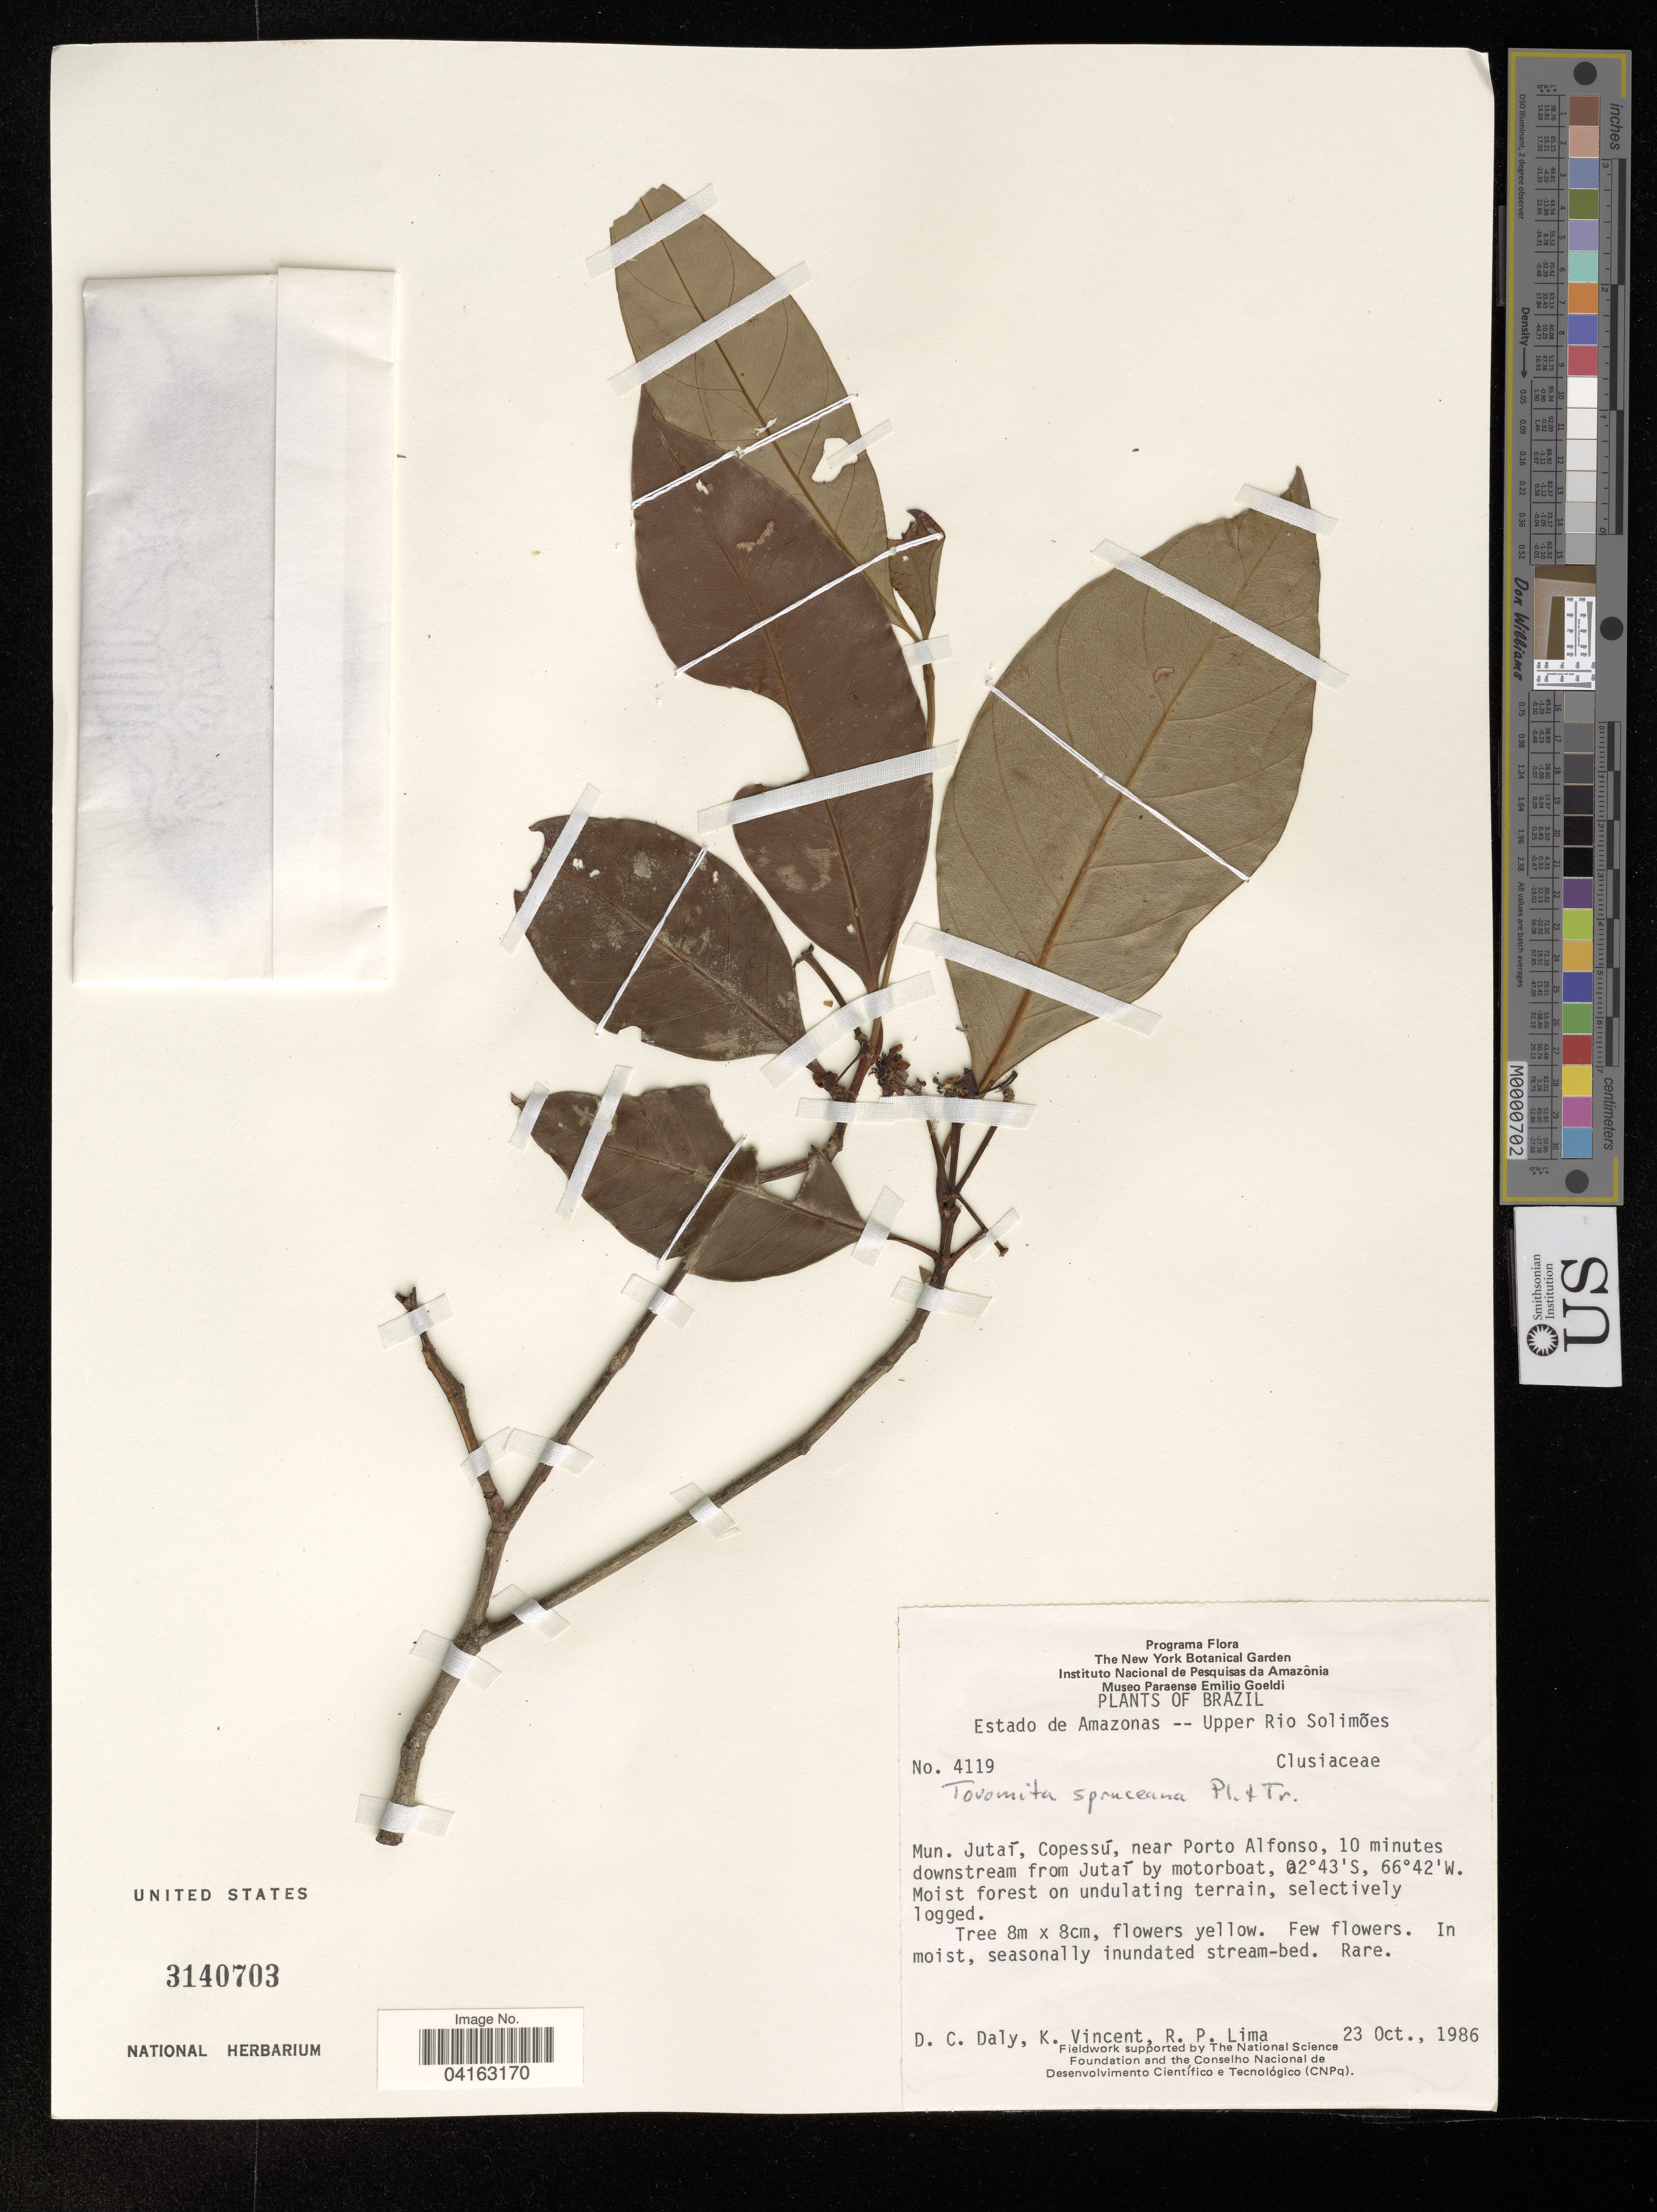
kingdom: Plantae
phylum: Tracheophyta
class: Magnoliopsida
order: Malpighiales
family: Clusiaceae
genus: Tovomita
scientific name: Tovomita spruceana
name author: Planch. & Triana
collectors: D. C. Daly, K. Vincent & R. P. Lima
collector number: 4119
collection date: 1986-10-23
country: Brazil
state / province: Amazonas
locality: Upper Rio Solimões. Mun. Jutaí, Copessú, near Porto Alfonso, 10 minutes downstream from Jutaí by motorboat.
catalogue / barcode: US 3140703